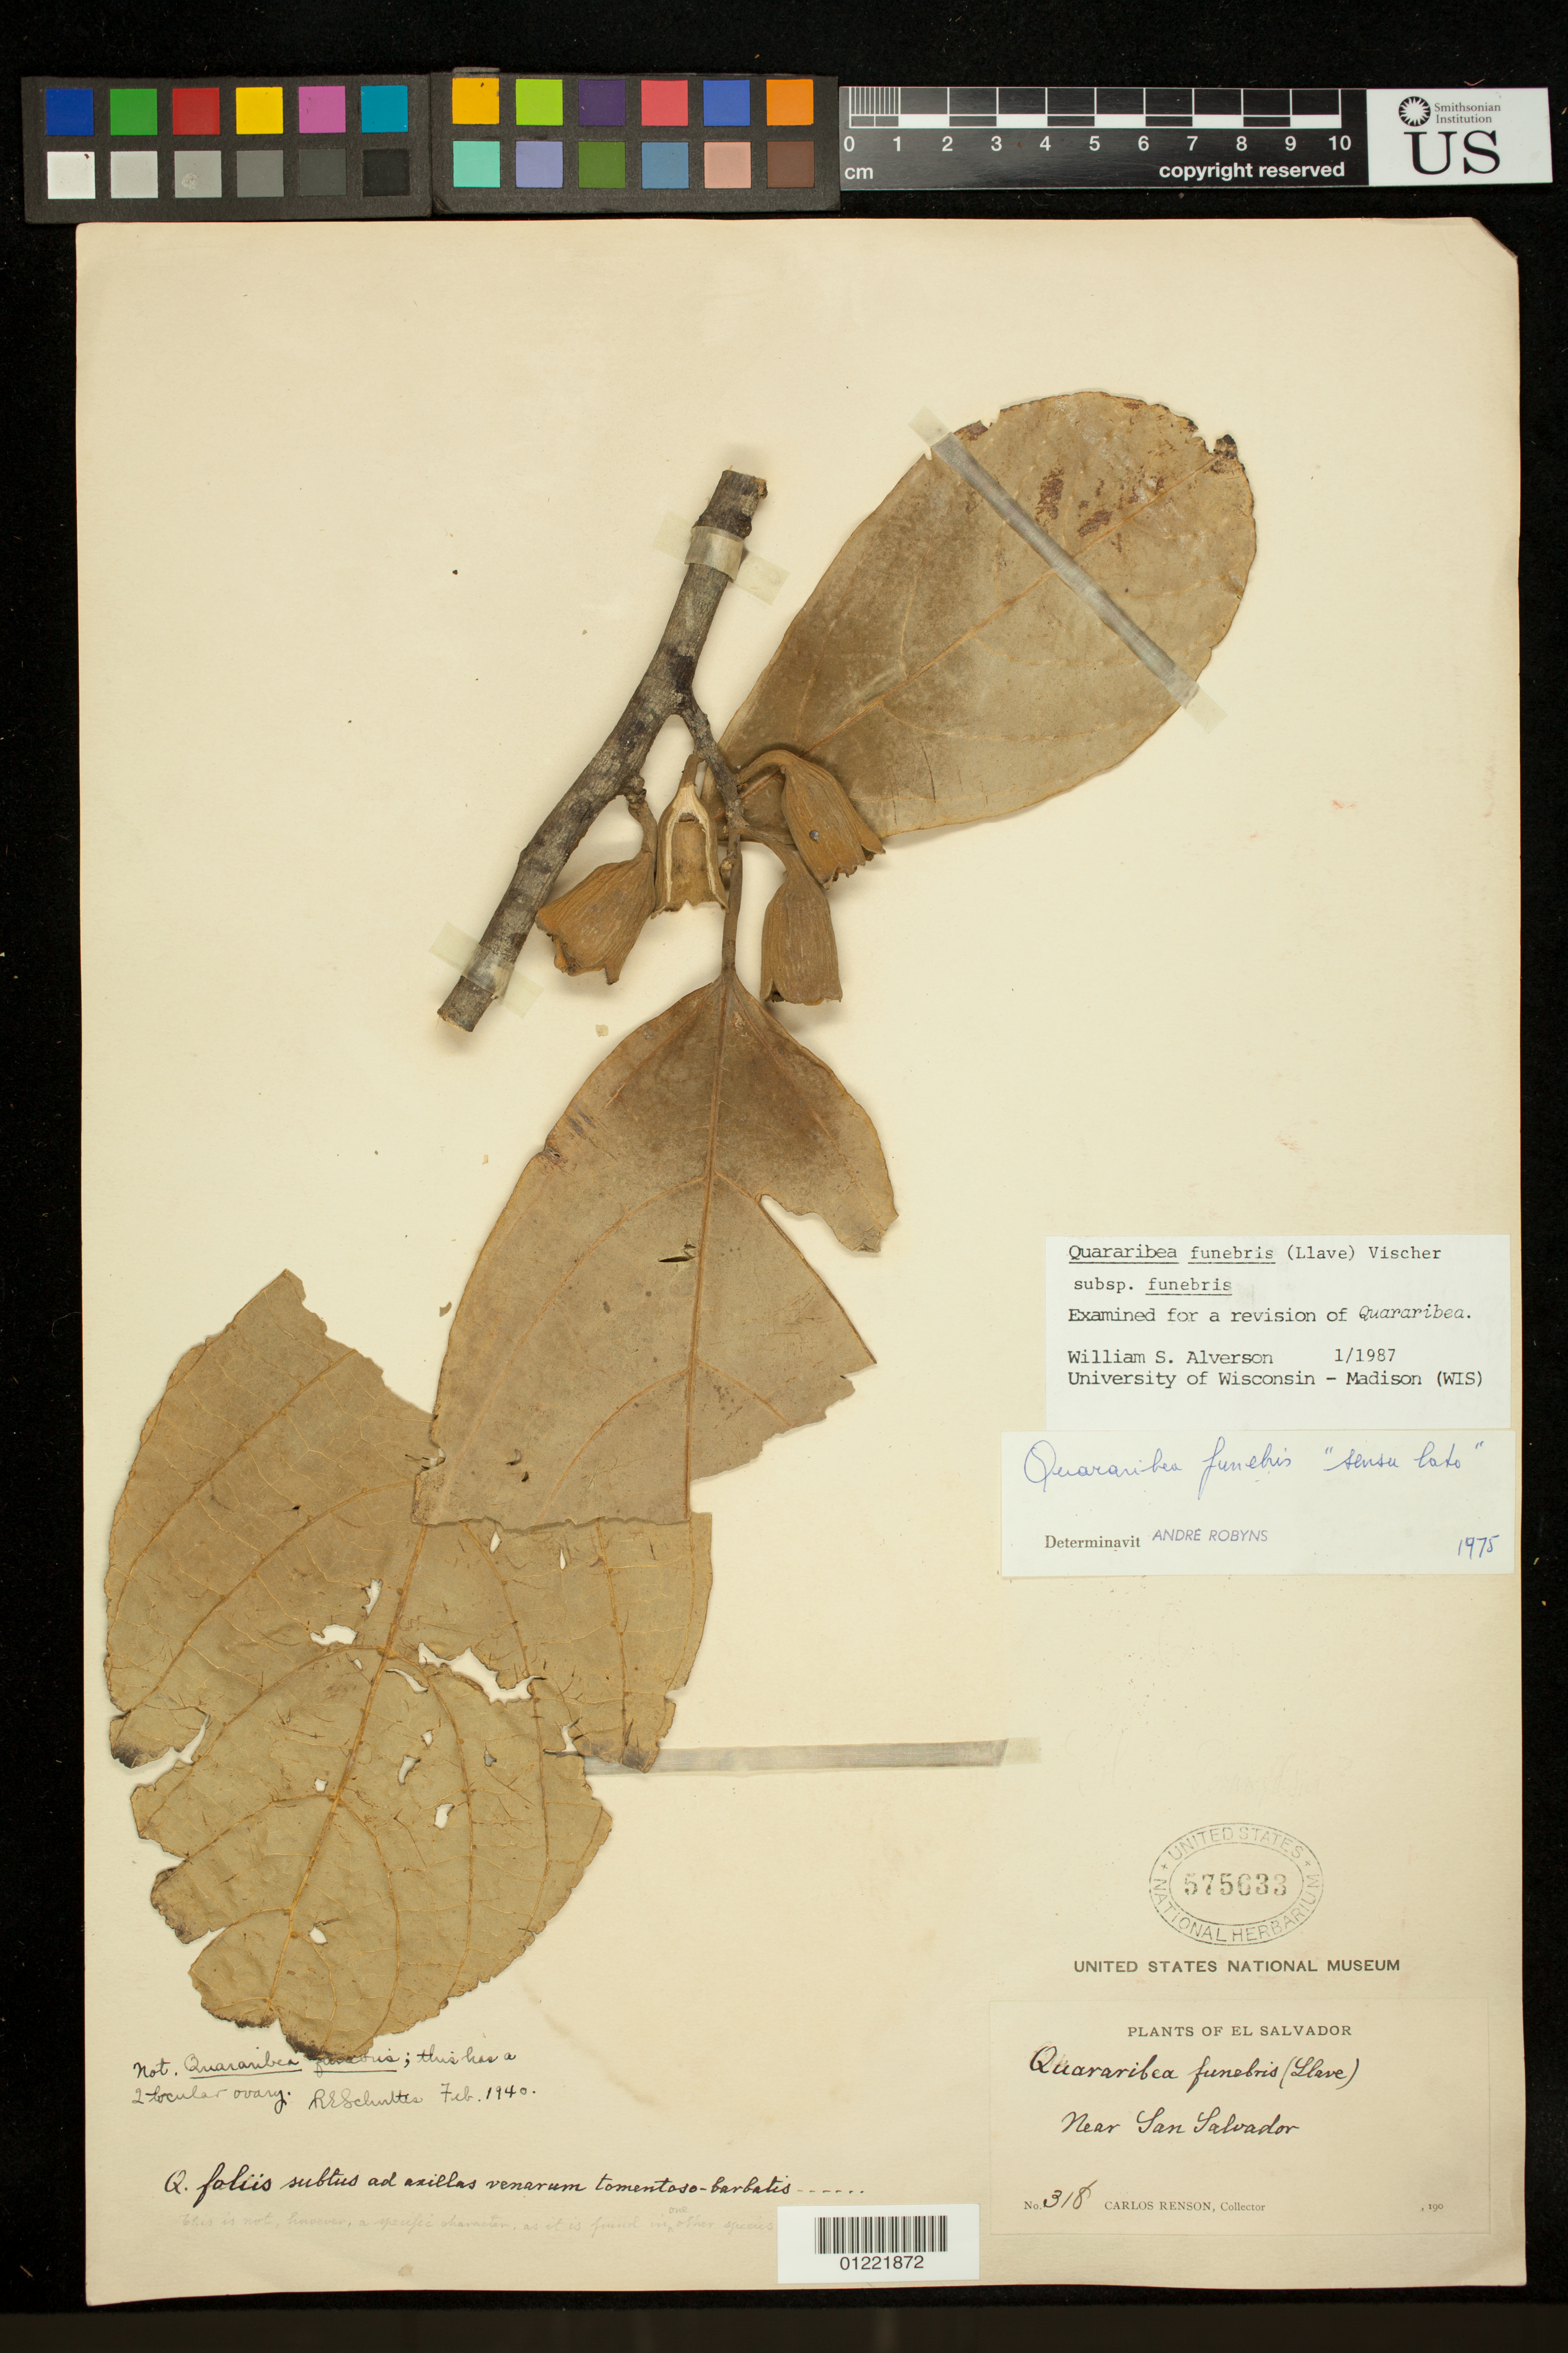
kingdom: Plantae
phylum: Tracheophyta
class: Magnoliopsida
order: Malvales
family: Malvaceae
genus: Quararibea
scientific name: Quararibea funebris subsp. funebris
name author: (La Llave) Vischer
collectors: C. Renson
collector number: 318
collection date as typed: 190-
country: El Salvador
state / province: San Salvador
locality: Near San Salvador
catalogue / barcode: US 575633